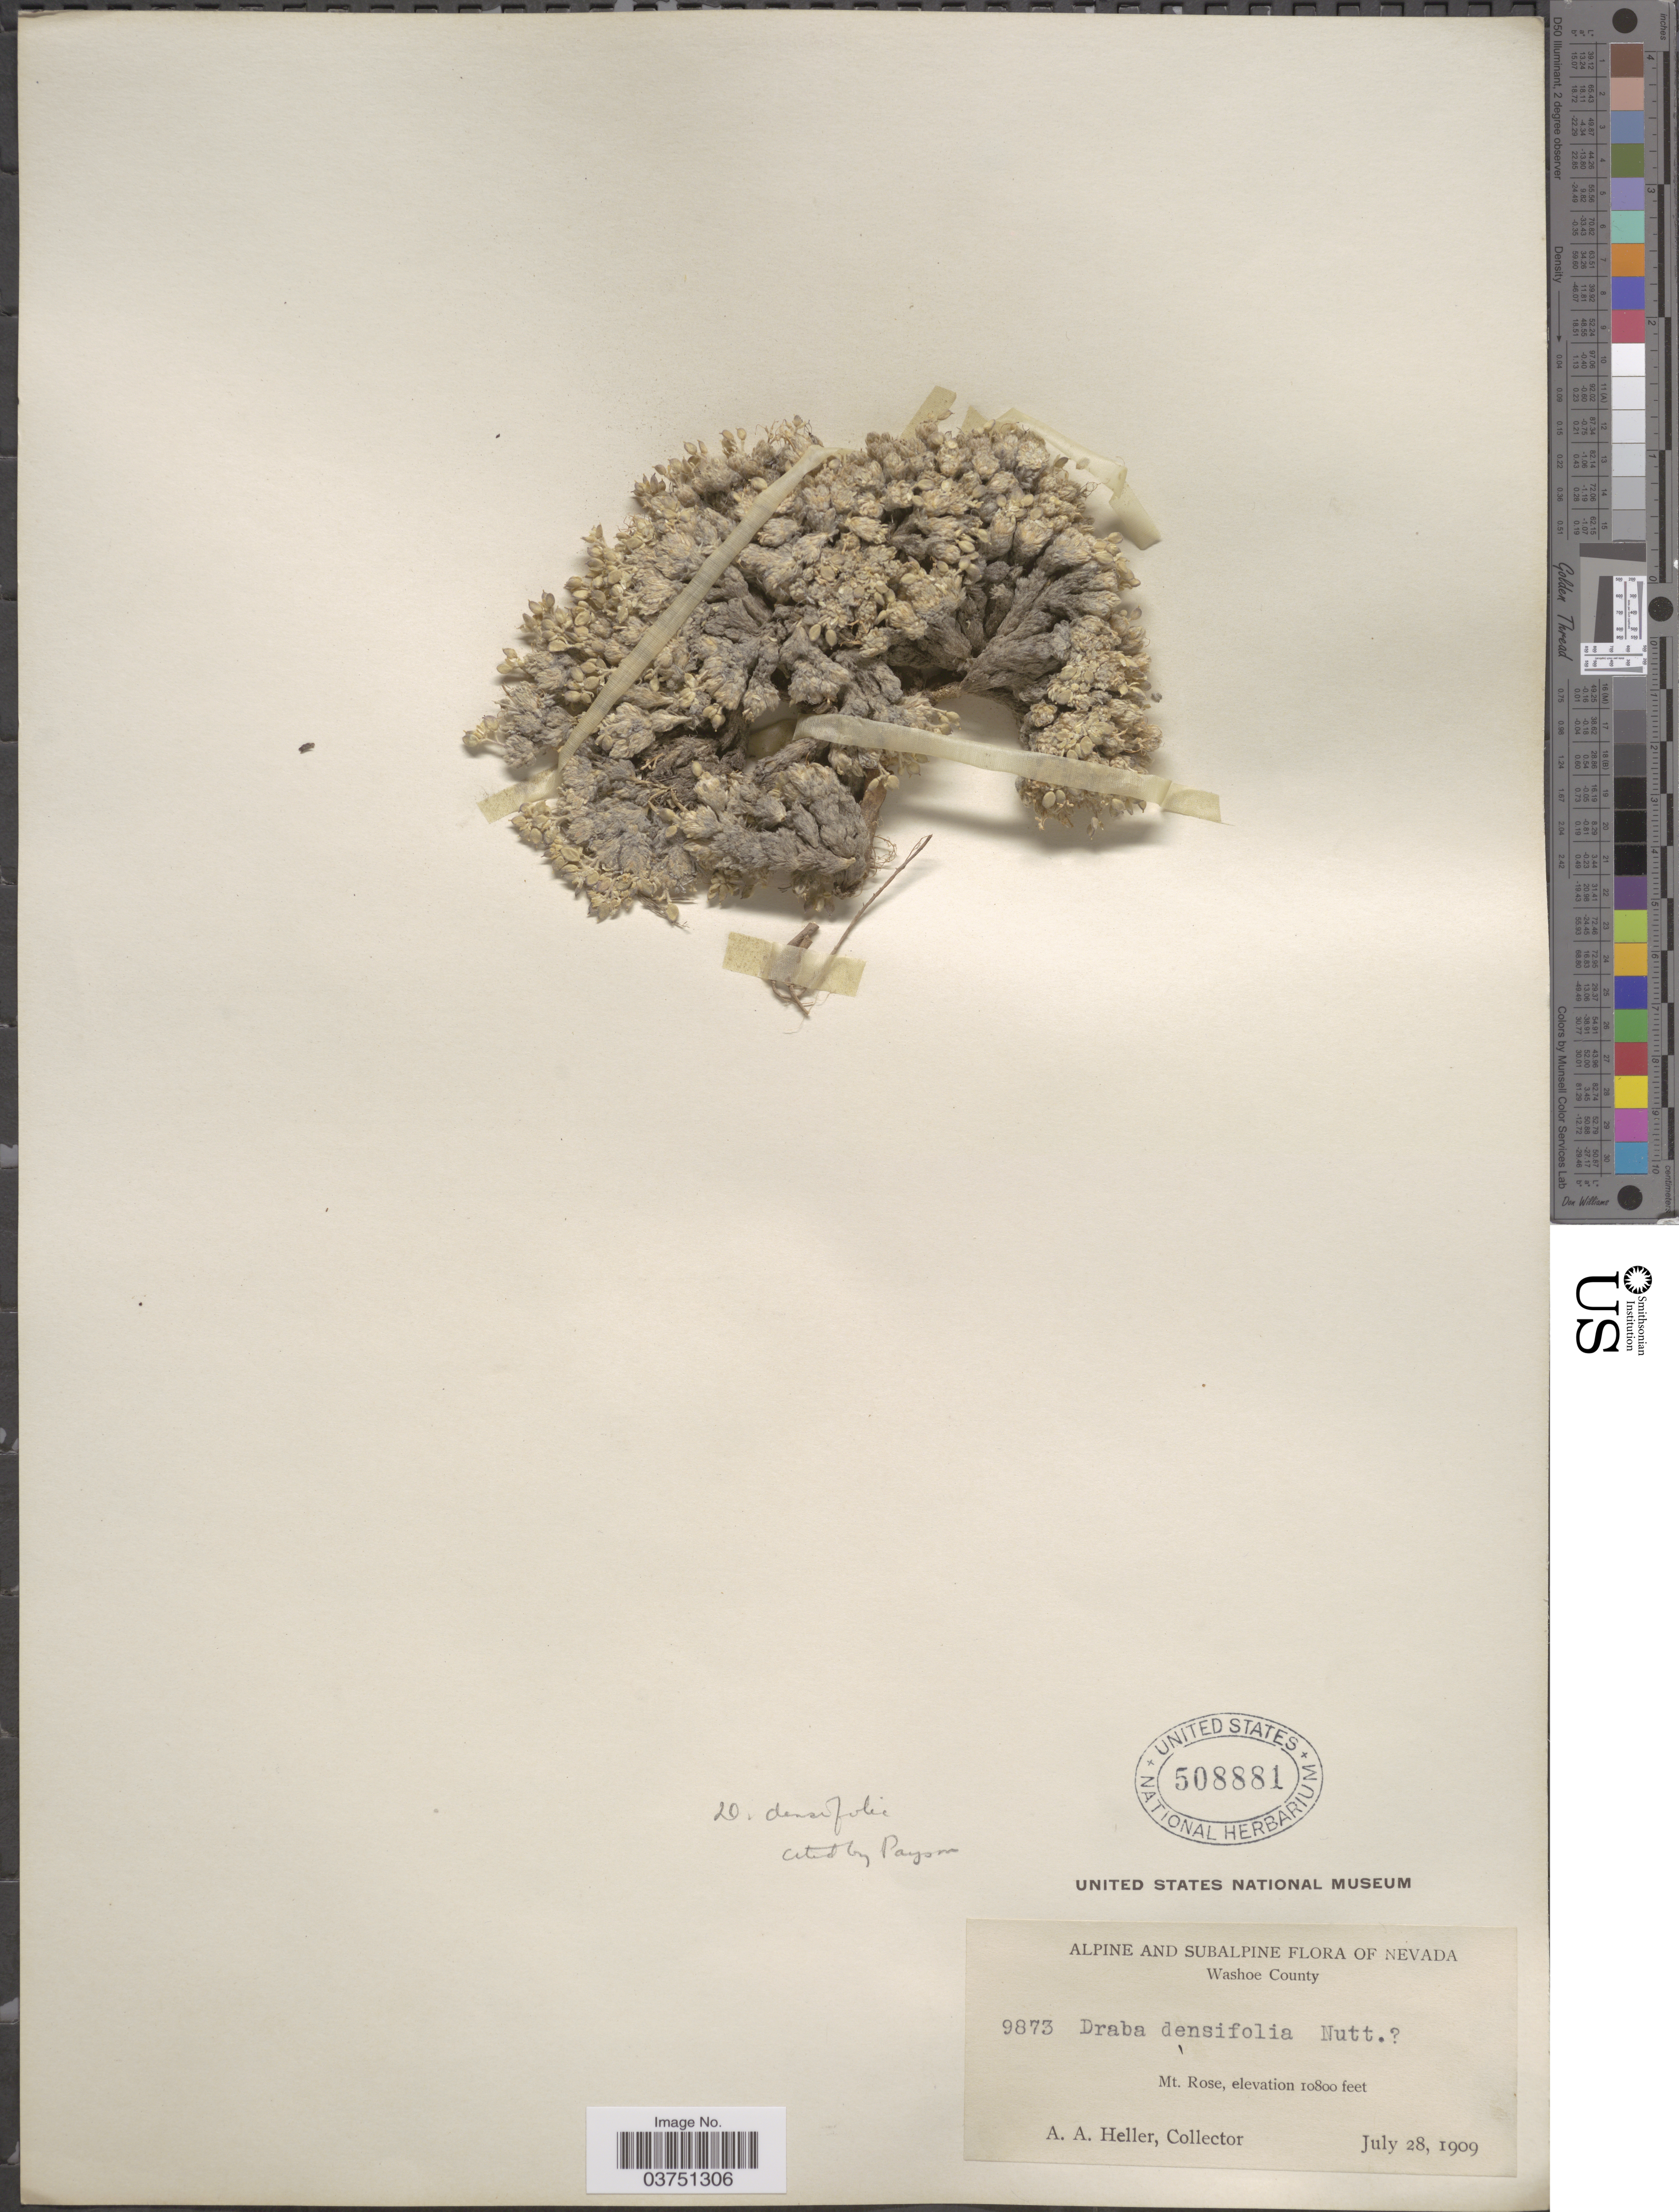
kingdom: Plantae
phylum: Tracheophyta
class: Magnoliopsida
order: Brassicales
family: Brassicaceae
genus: Draba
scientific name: Draba densifolia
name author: Nutt.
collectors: A. A. Heller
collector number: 9873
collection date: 1909-07-28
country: United States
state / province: Nevada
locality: Alpine and Subalpine. Washoe County; Mt. Rose.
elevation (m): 3292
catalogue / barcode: US 508881